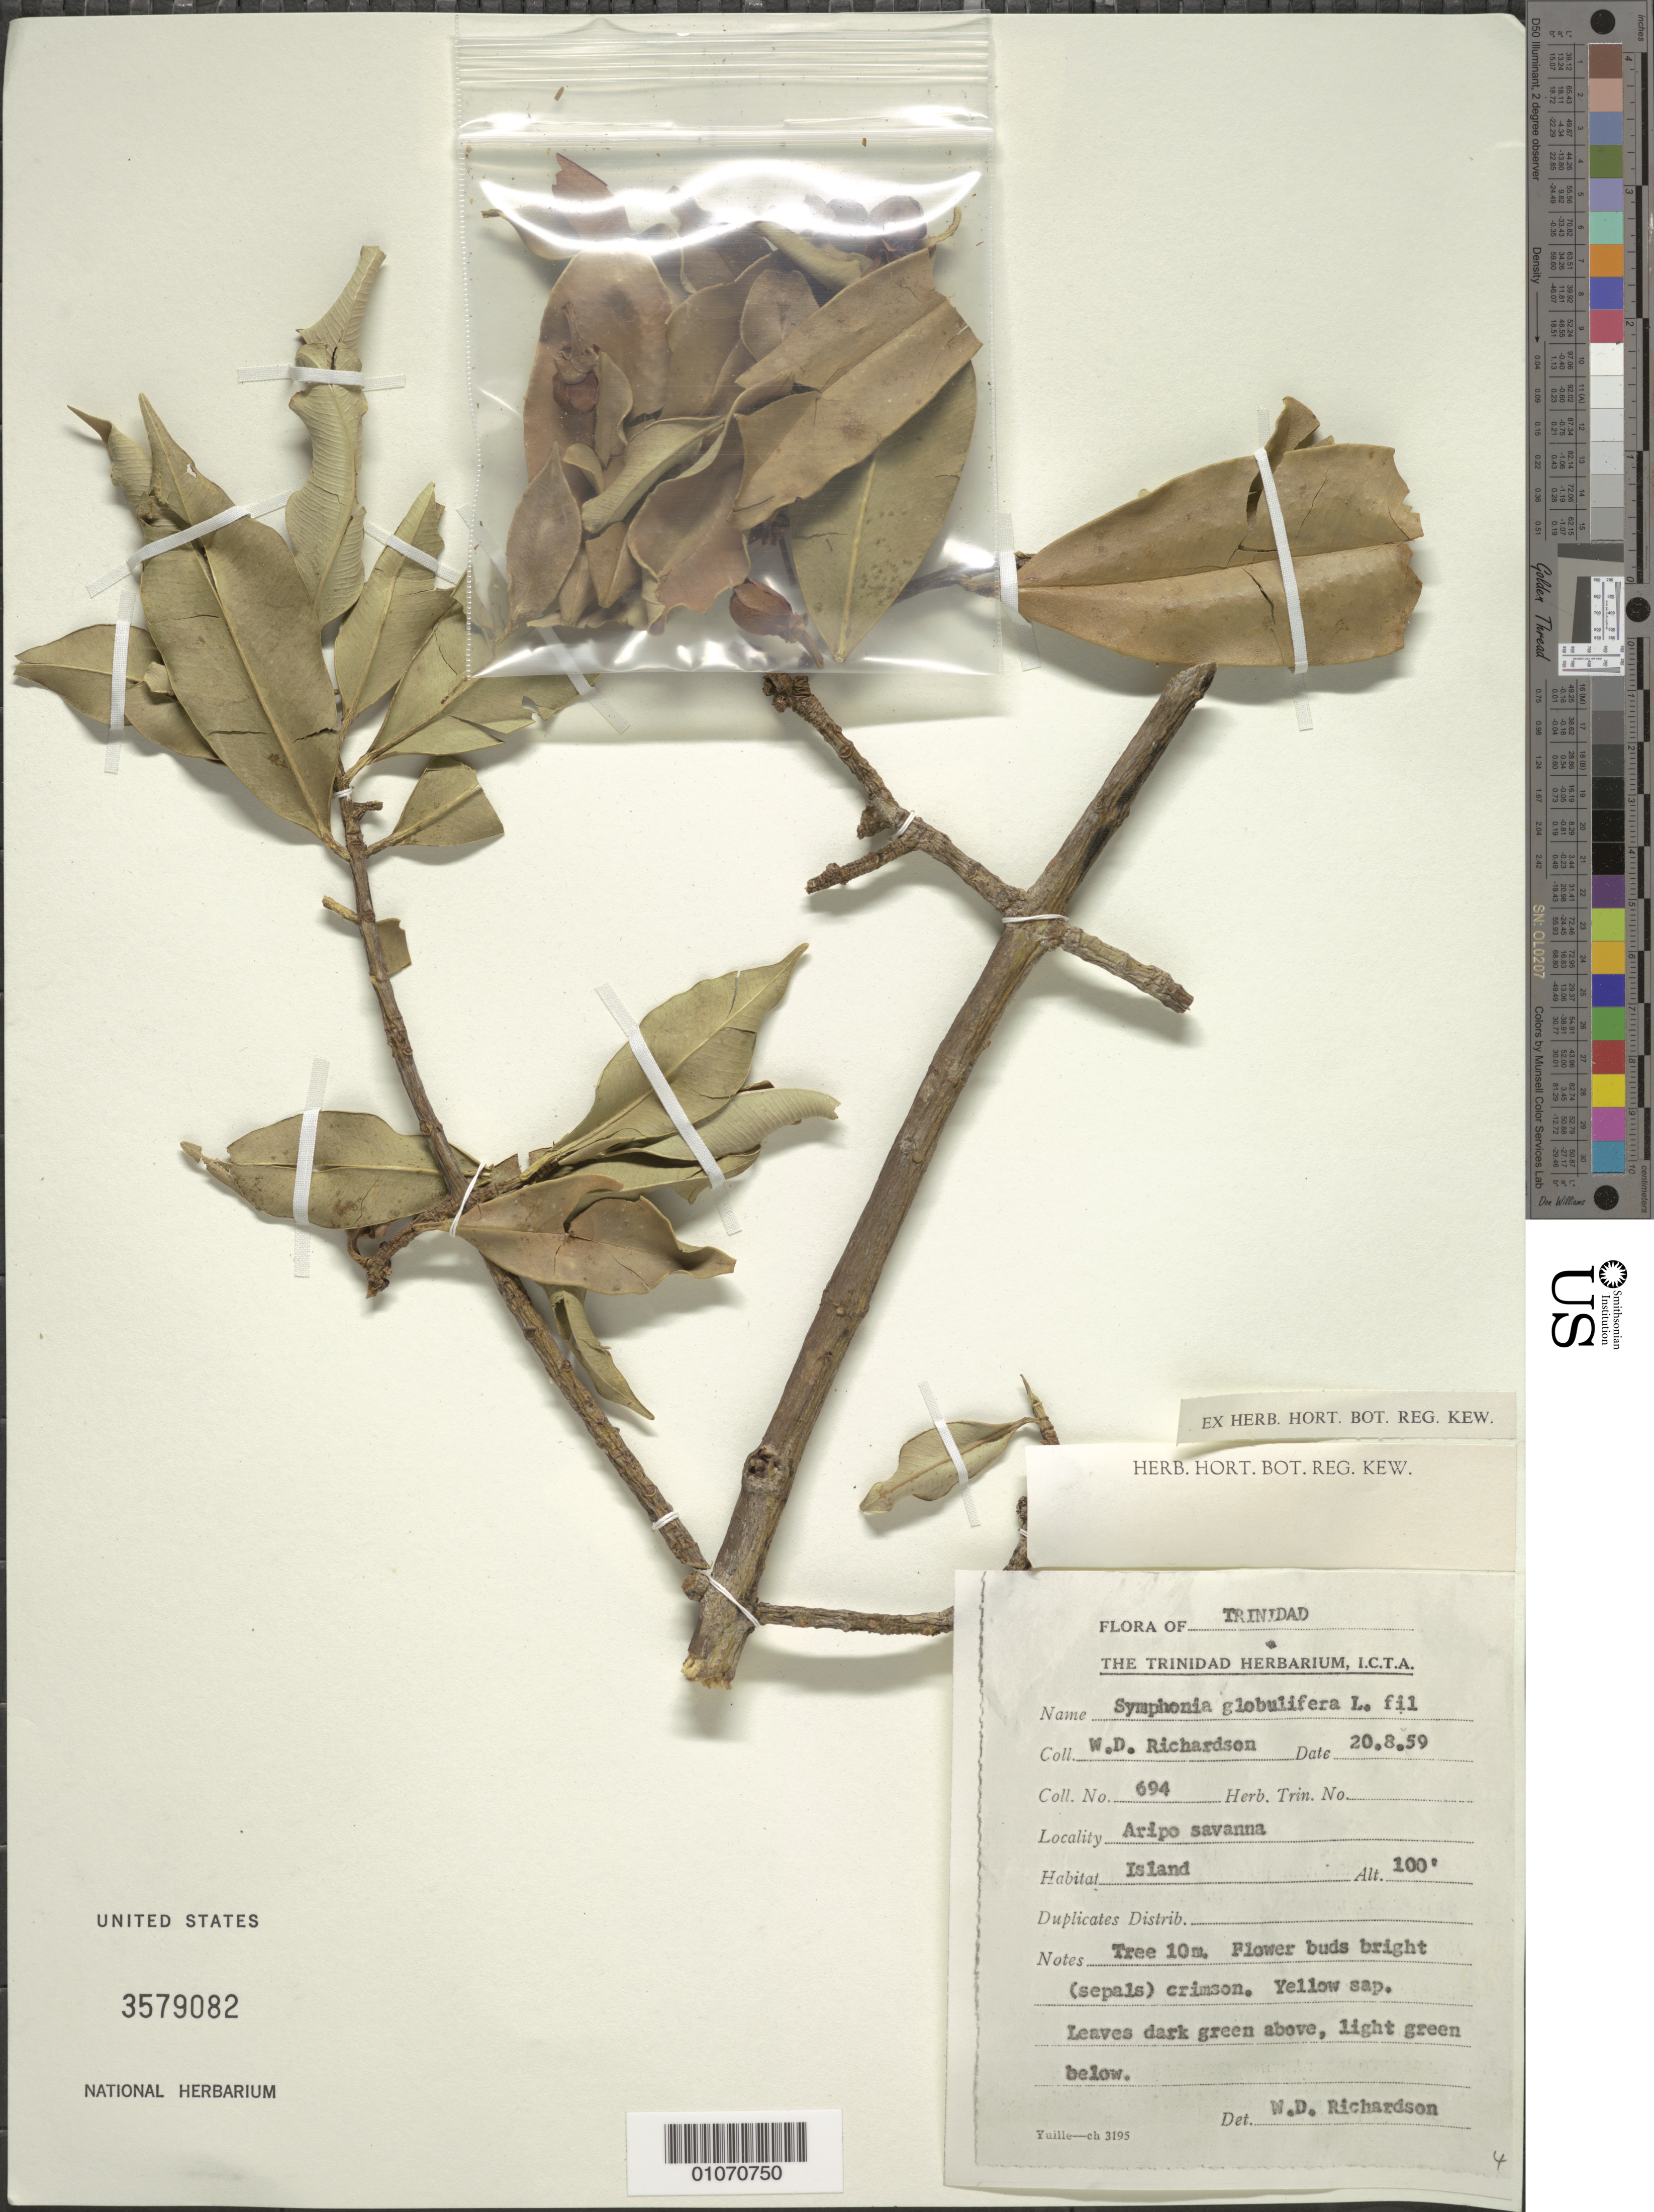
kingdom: Plantae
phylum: Tracheophyta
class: Magnoliopsida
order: Malpighiales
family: Clusiaceae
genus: Symphonia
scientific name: Symphonia globulifera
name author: L. f.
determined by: Richardson, W. D.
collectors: W. D. Richardson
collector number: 694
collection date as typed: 20 Aug 1959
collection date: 1959-08-20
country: Trinidad and Tobago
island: Trinidad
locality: Aripo Savanna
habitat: Island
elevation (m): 30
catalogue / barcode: US 3579082